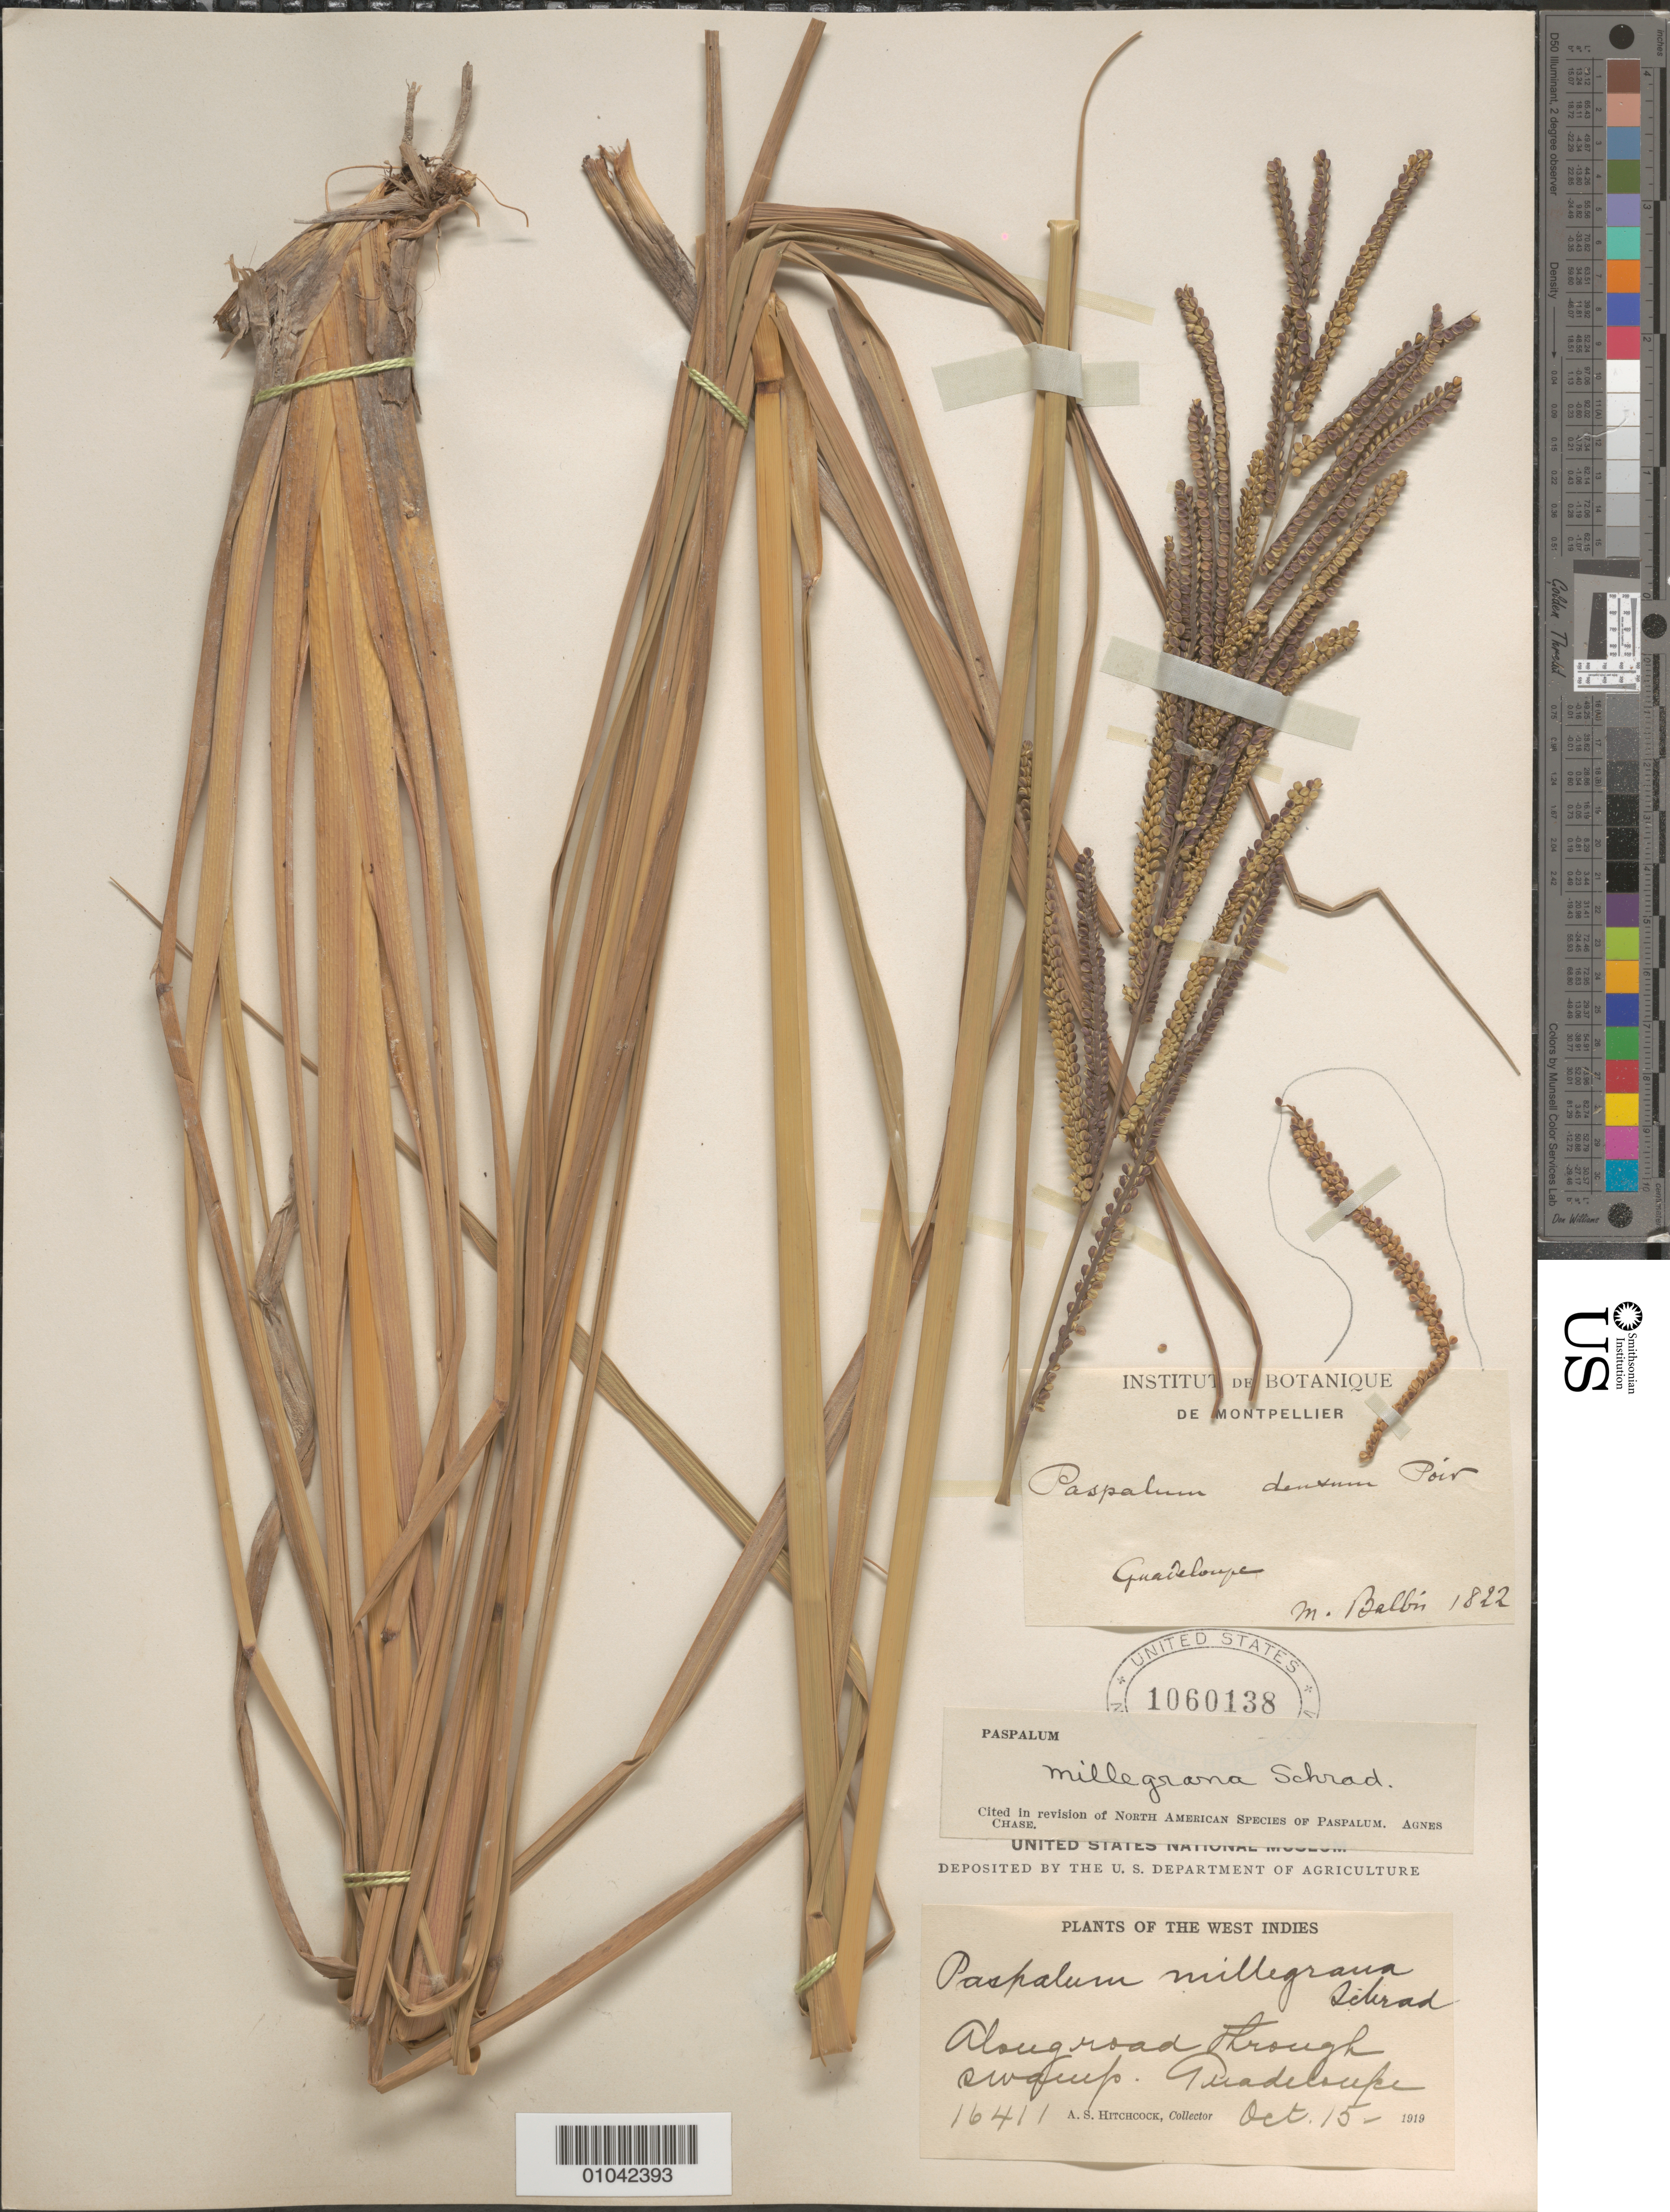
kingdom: Plantae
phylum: Tracheophyta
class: Liliopsida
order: Poales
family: Poaceae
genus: Paspalum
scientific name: Paspalum millegrana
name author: Schrad.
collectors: A. S. Hitchcock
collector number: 16411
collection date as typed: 15 Oct 1919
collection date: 1919-10-15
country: Guadeloupe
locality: Along road through swamp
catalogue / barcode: US 1060138